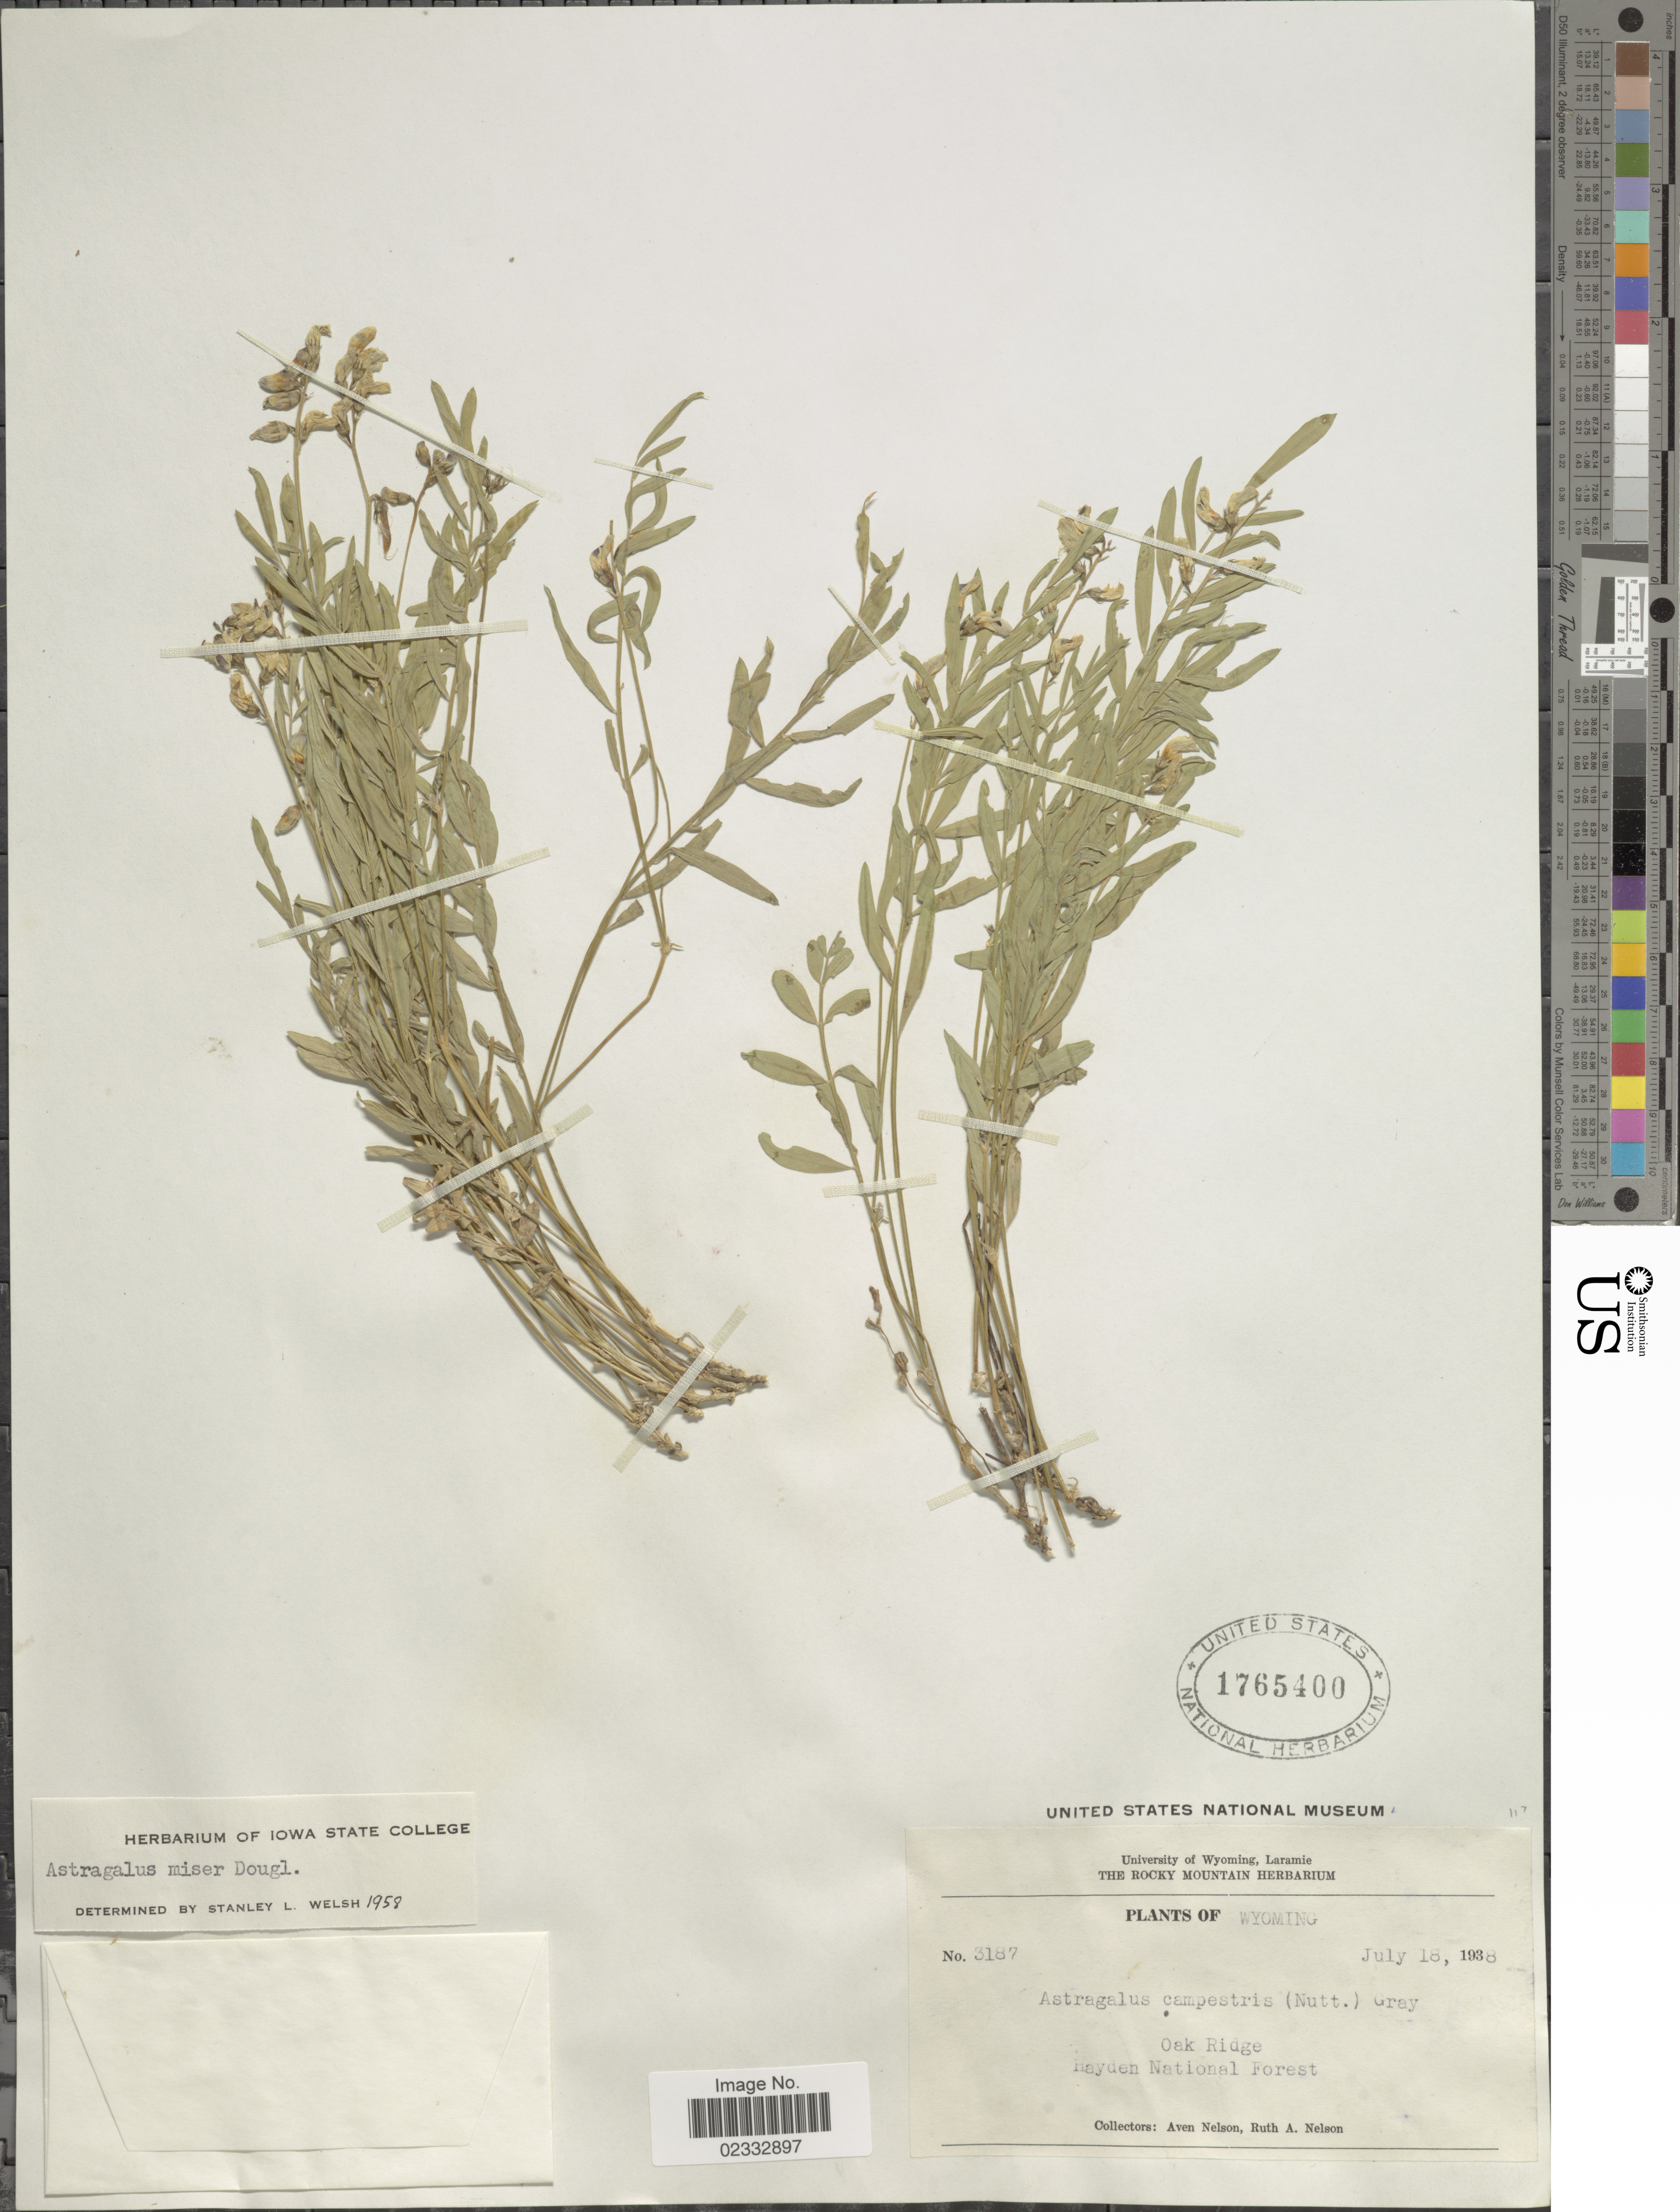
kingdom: Plantae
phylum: Tracheophyta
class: Magnoliopsida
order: Fabales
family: Fabaceae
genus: Astragalus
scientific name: Astragalus miser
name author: Douglas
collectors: A. Nelson & R. A. Nelson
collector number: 3187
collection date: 1938-07-18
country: United States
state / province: Wyoming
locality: Hayden National Forest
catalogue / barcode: US 1765400